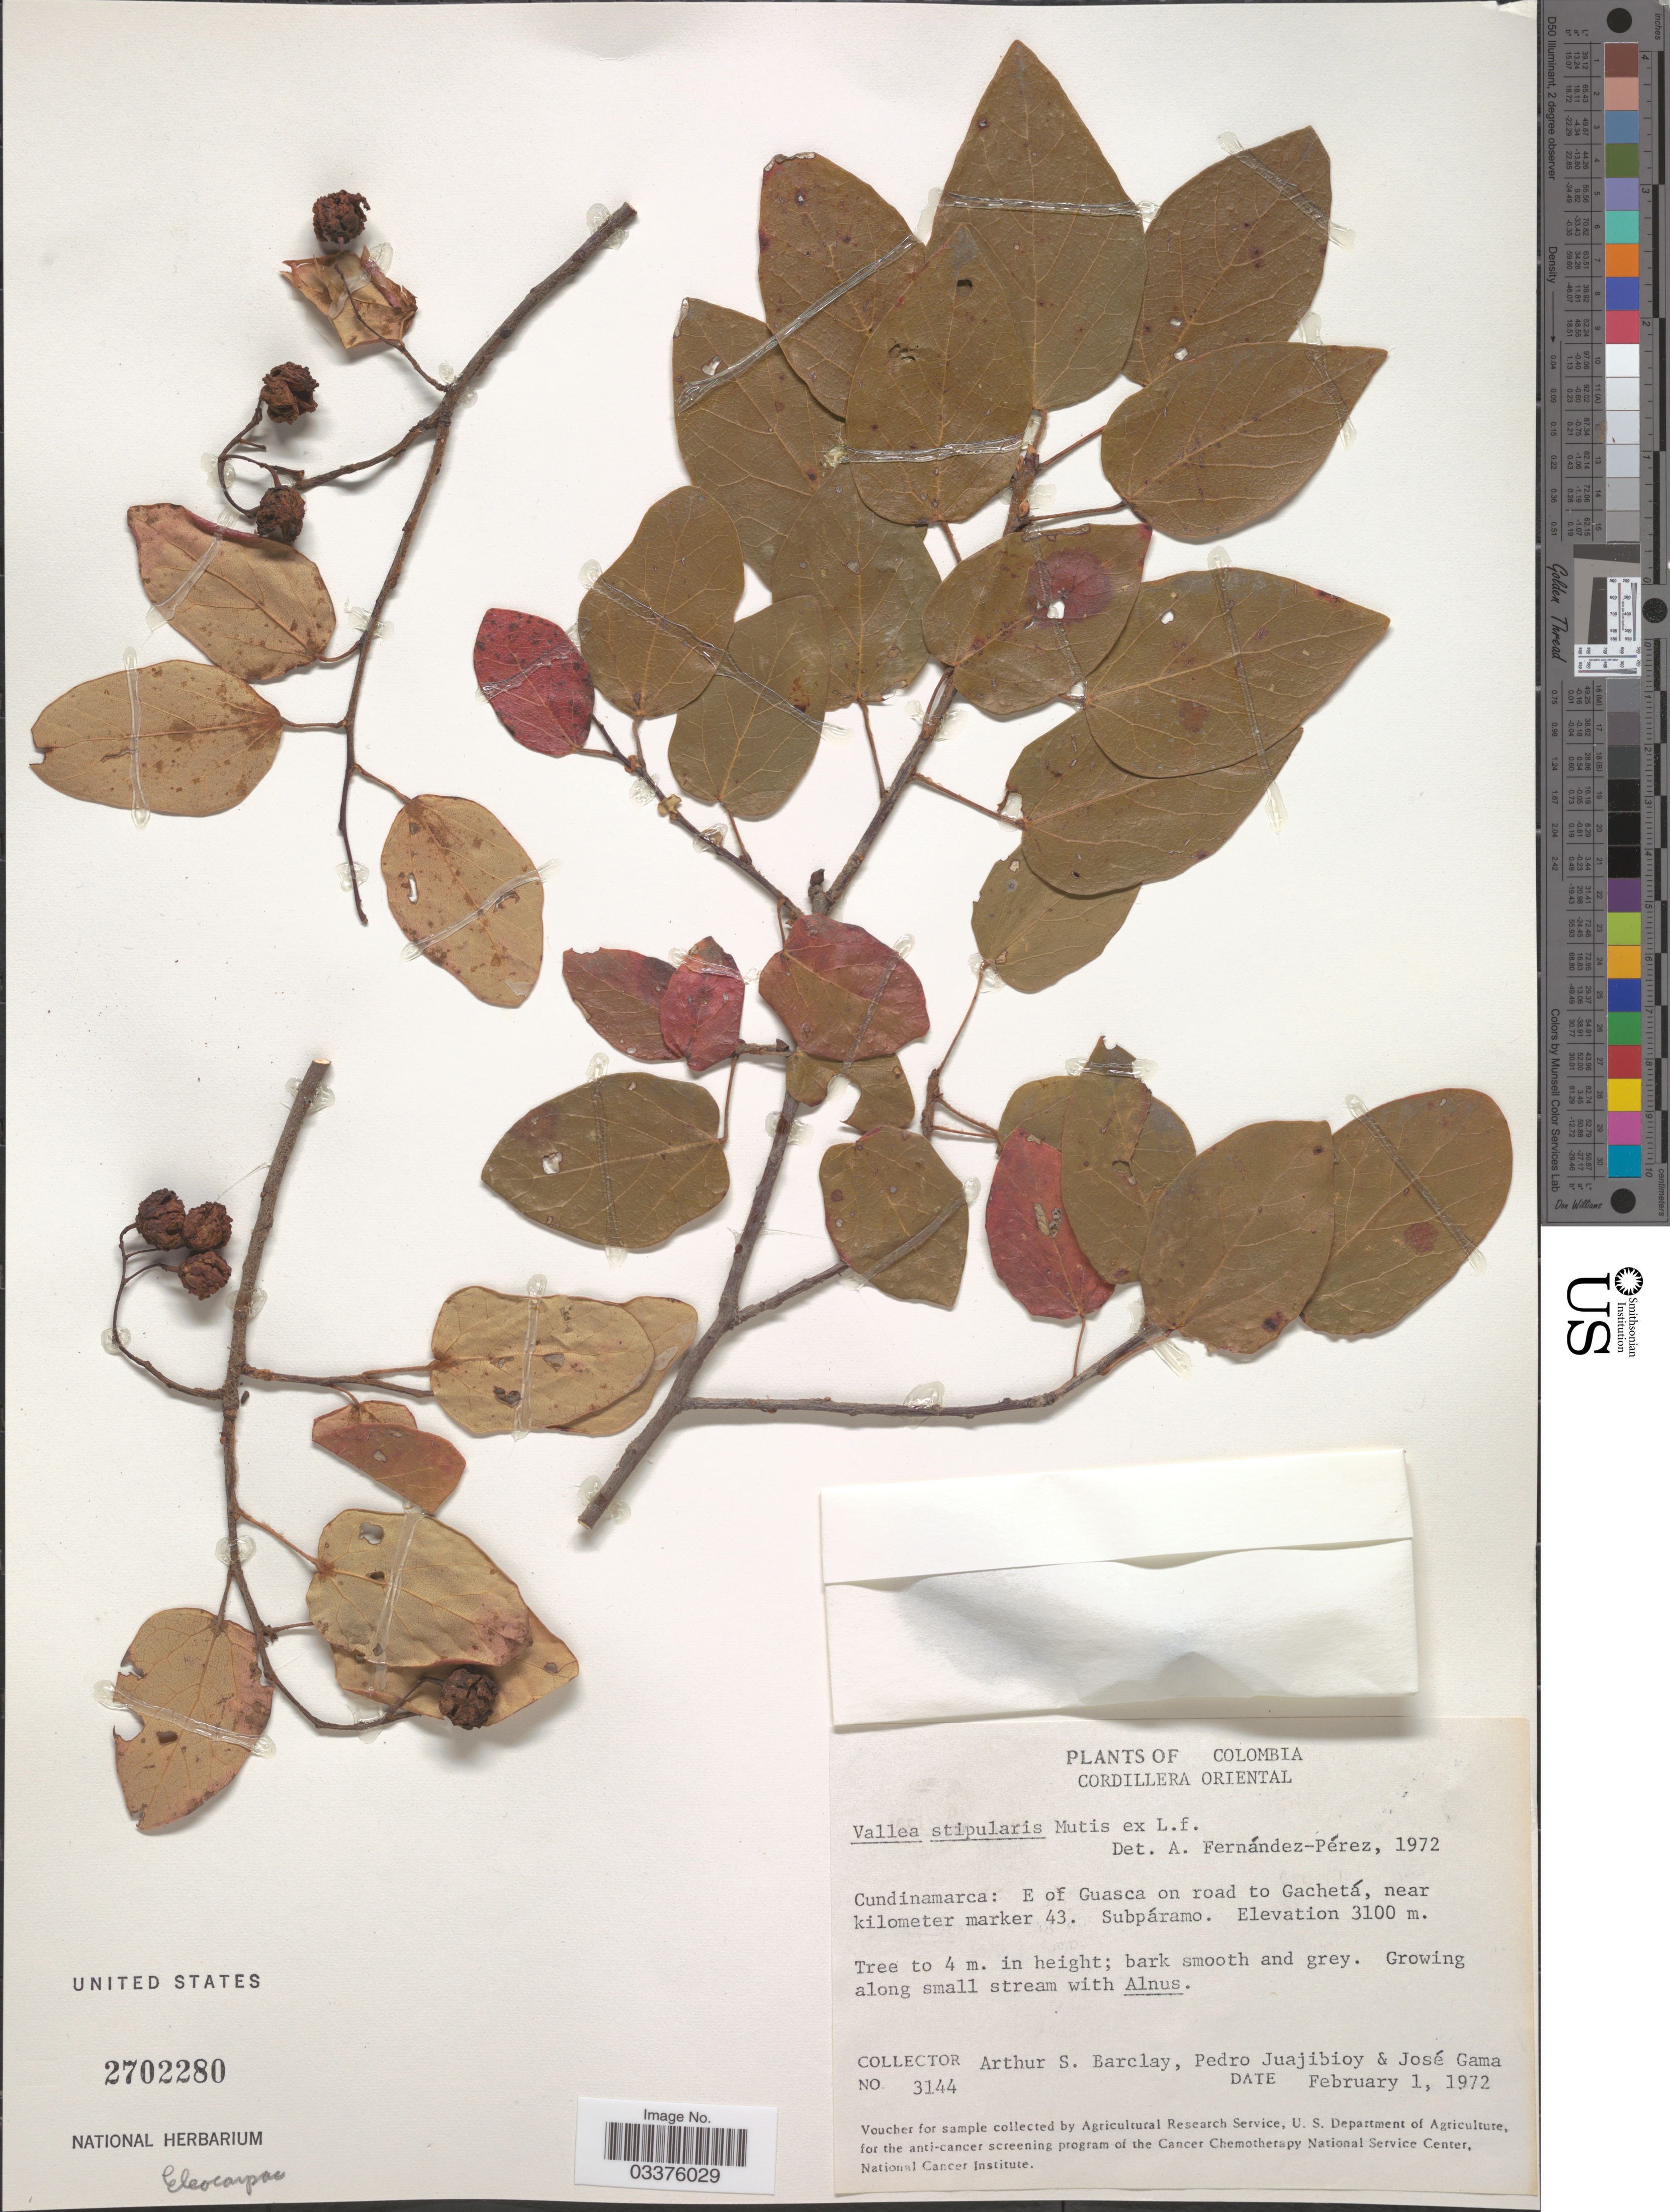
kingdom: Plantae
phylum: Tracheophyta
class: Magnoliopsida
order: Oxalidales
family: Elaeocarpaceae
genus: Vallea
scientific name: Vallea stipularis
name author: L. f.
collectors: A. S. Barclay, P. Juajibioy & J. Gama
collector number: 3144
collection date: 1972-02-01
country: Colombia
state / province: Cundinamarca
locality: Cordillera Oriental. E of Guasca on road to Gachetá, near kilometer marker 43.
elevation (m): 3100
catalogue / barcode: US 2702280